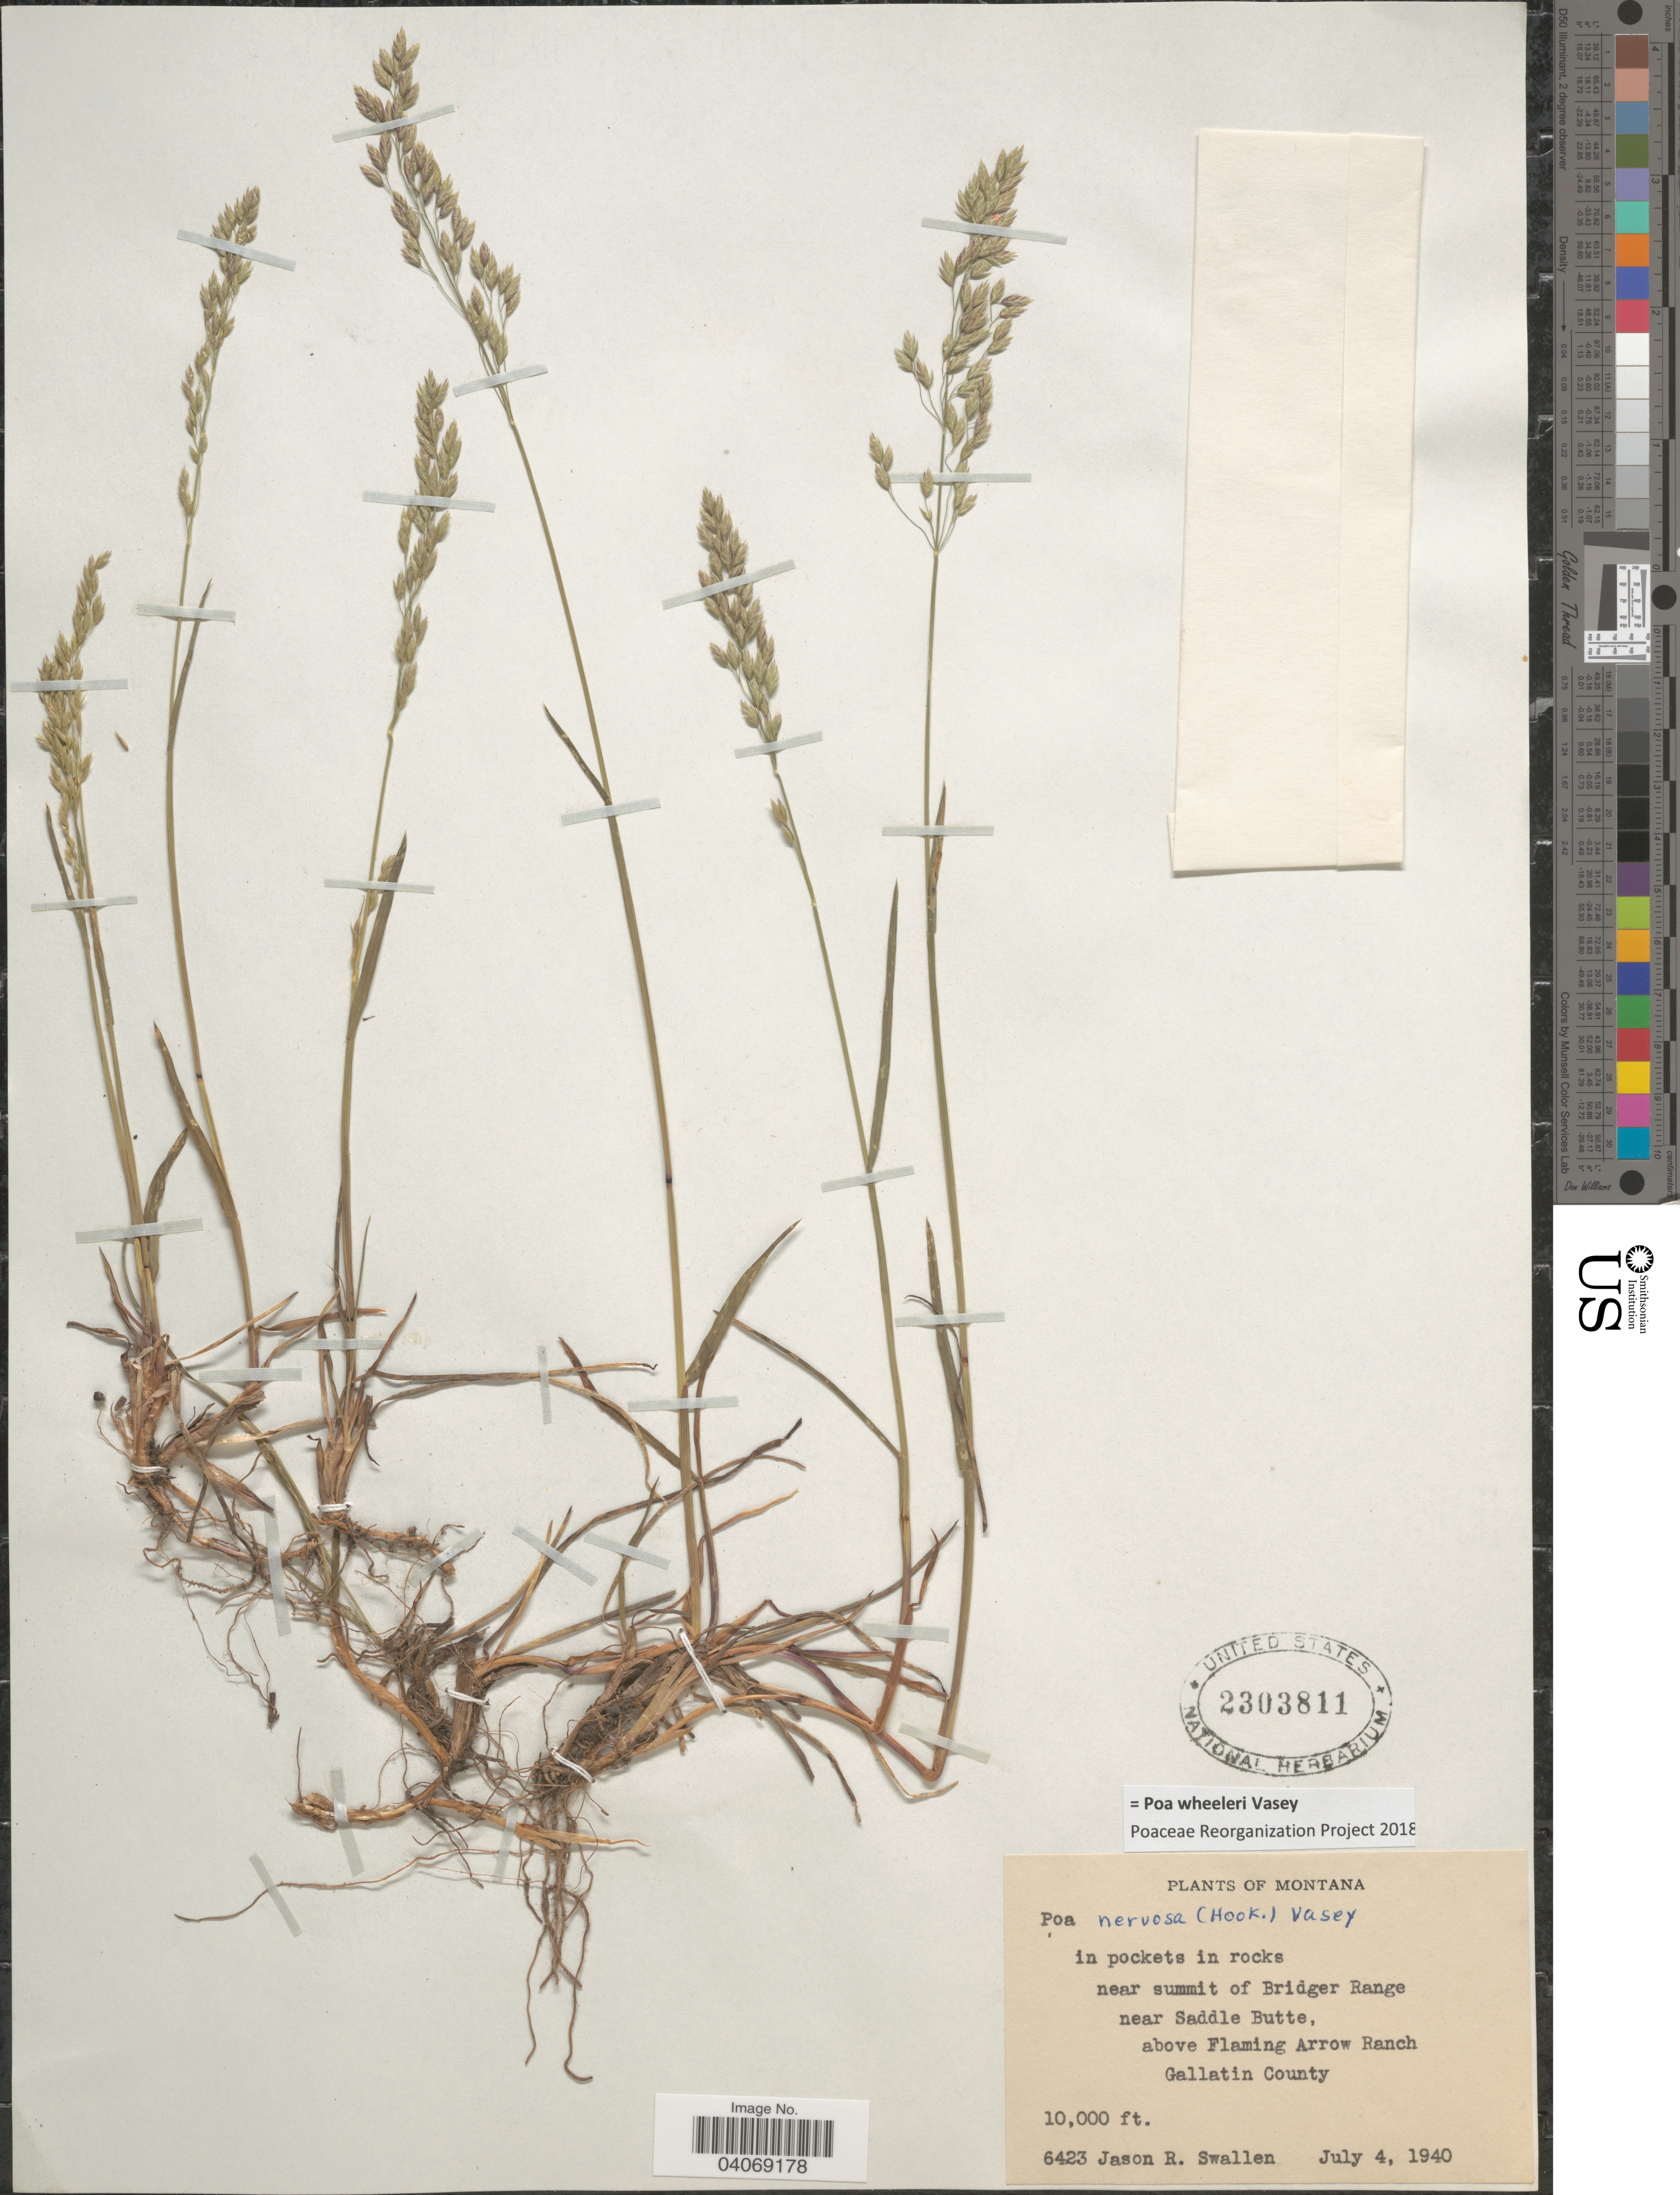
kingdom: Plantae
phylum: Tracheophyta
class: Liliopsida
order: Poales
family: Poaceae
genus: Poa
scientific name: Poa wheeleri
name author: Vasey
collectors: J. R. Swallen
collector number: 6423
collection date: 1940-07-04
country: United States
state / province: Montana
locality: In pockets in rocks near summit of Bridger Range near Saddle Butte, above Flaming Arrow Ranch. Gallatin County.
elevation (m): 3048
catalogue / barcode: US 2303811